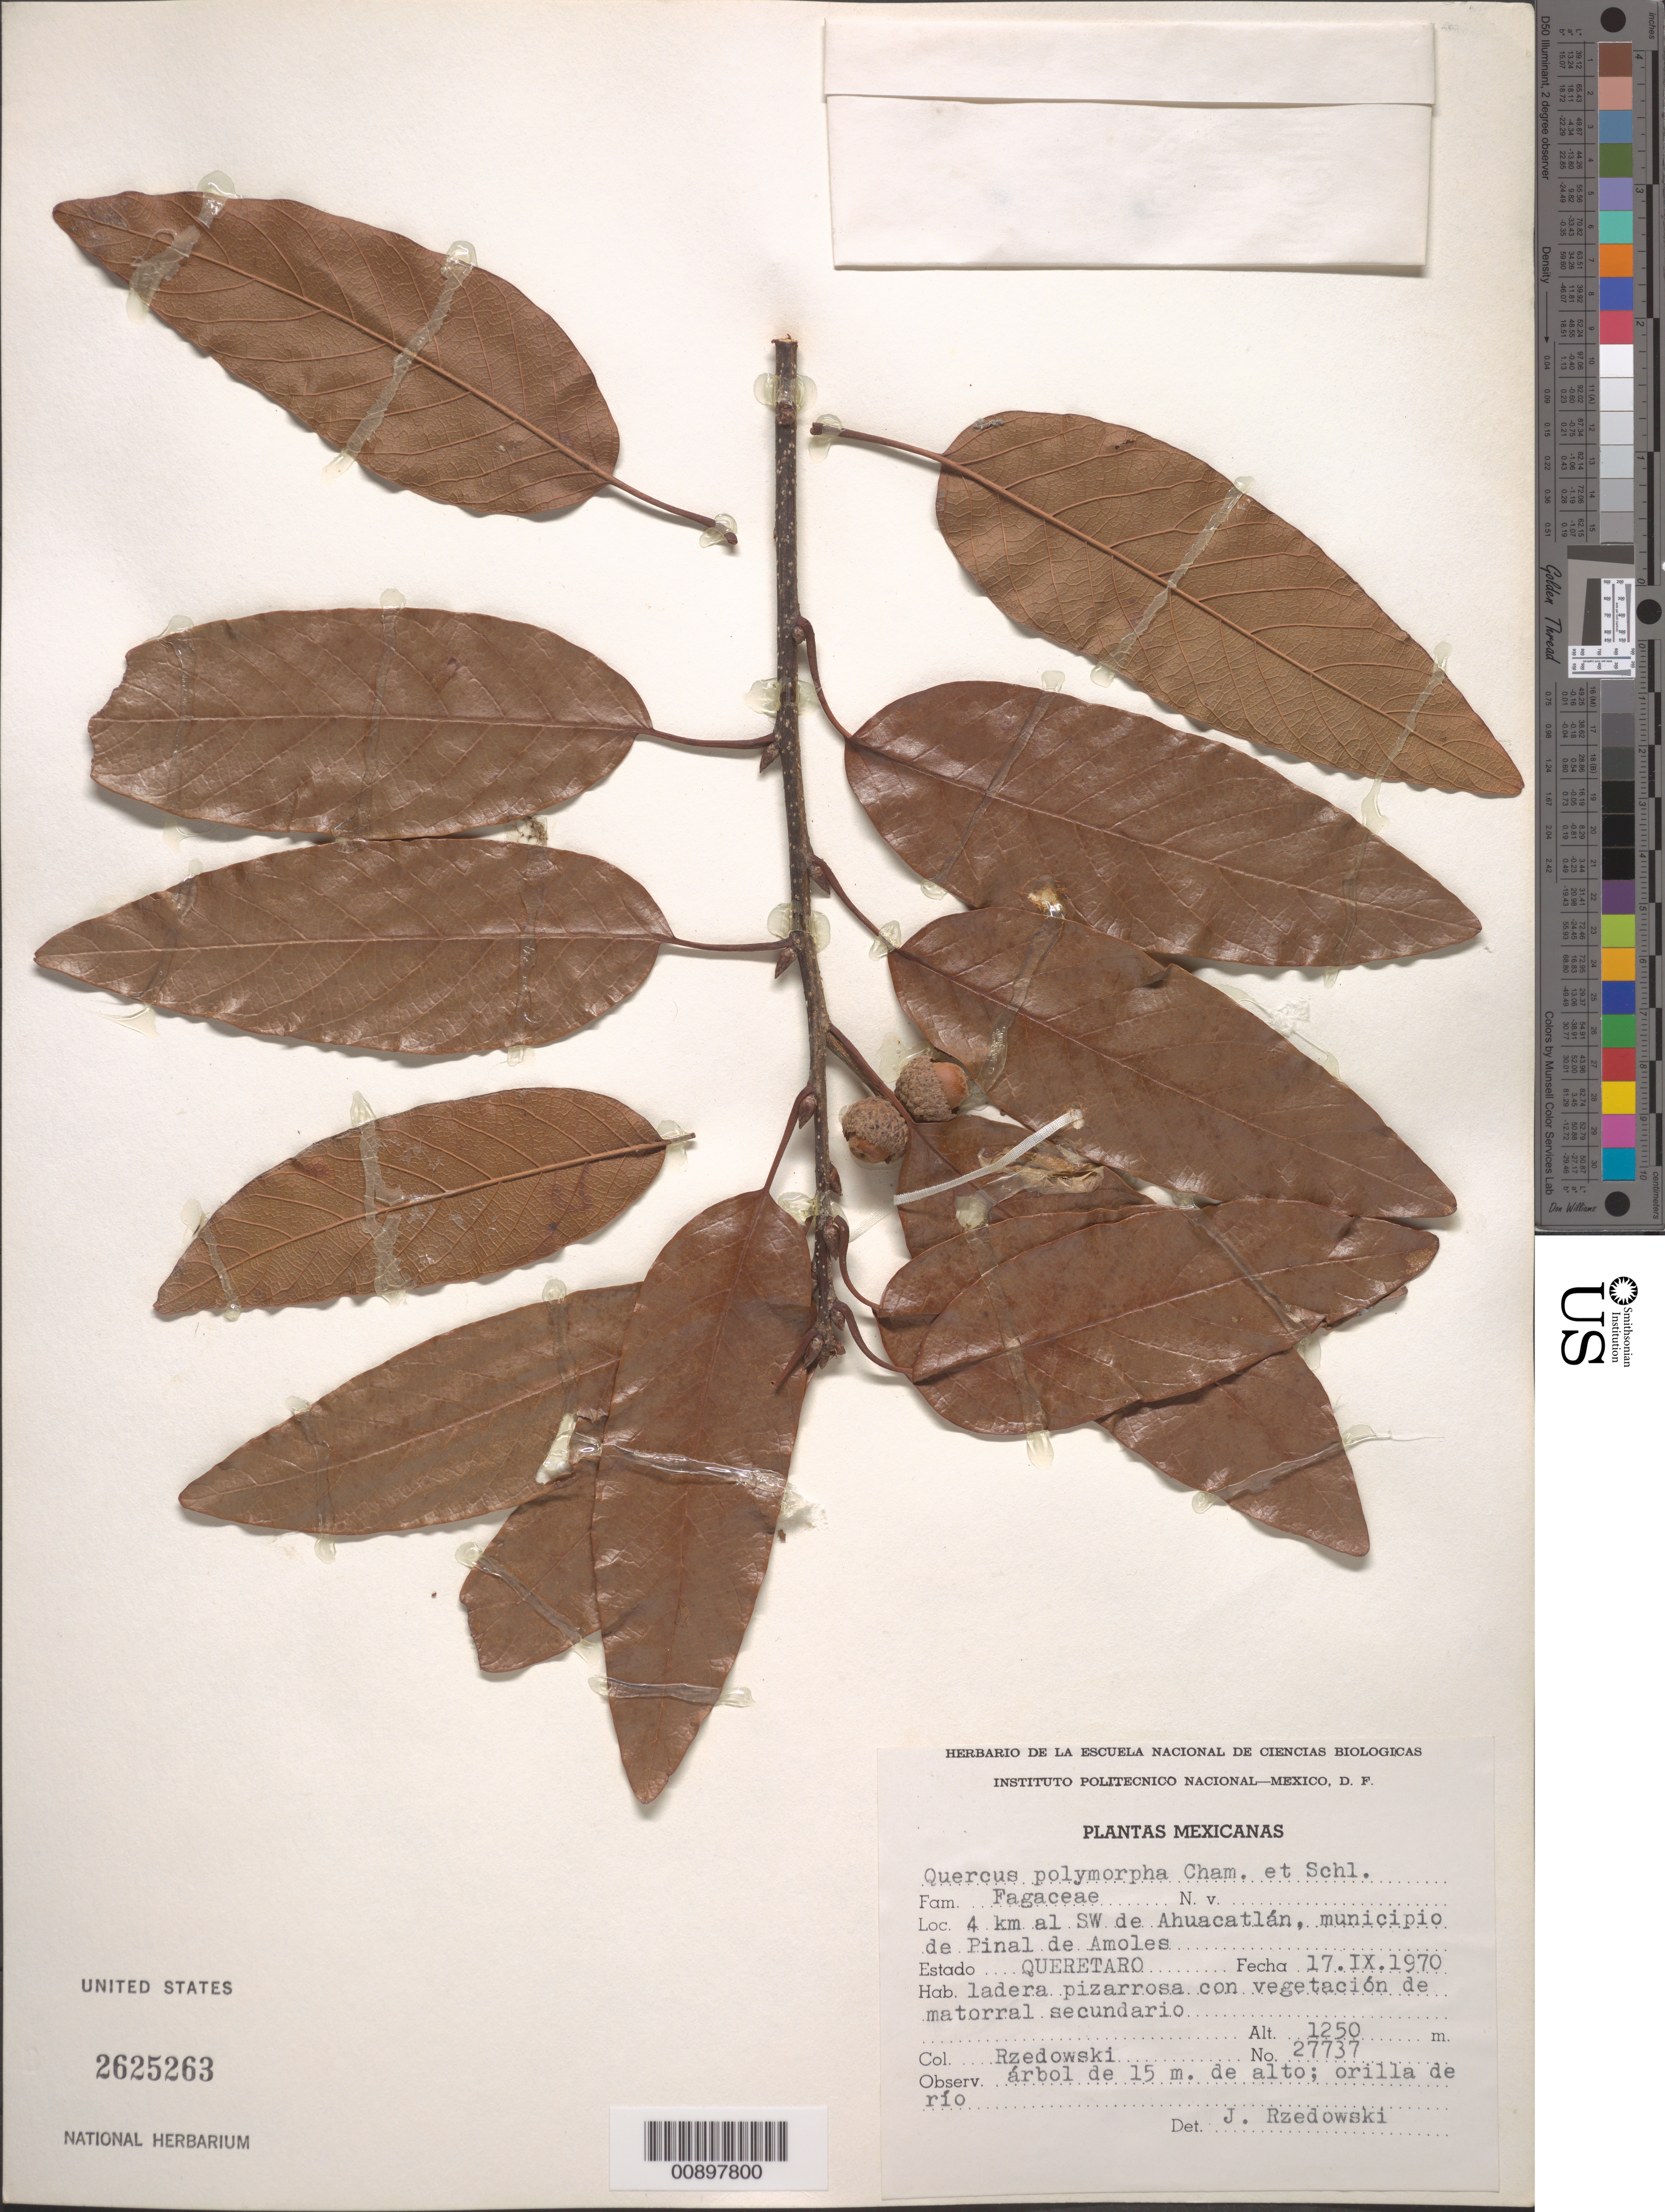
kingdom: Plantae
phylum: Tracheophyta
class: Magnoliopsida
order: Fagales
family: Fagaceae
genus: Quercus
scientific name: Quercus polymorpha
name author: Schltdl. & Cham.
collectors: J. Rzedowski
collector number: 27737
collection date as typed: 17 Sep 1970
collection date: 1970-09-17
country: Mexico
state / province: Queretaro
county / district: Pinal de Amoles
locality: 4 km al SW de Ahuacatlán, municipio de Pinal de Amoles. Estado Querétaro.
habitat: Ladera pizarrosa con vegetación de matorral secundario. Orilla de río.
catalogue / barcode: US 2625263